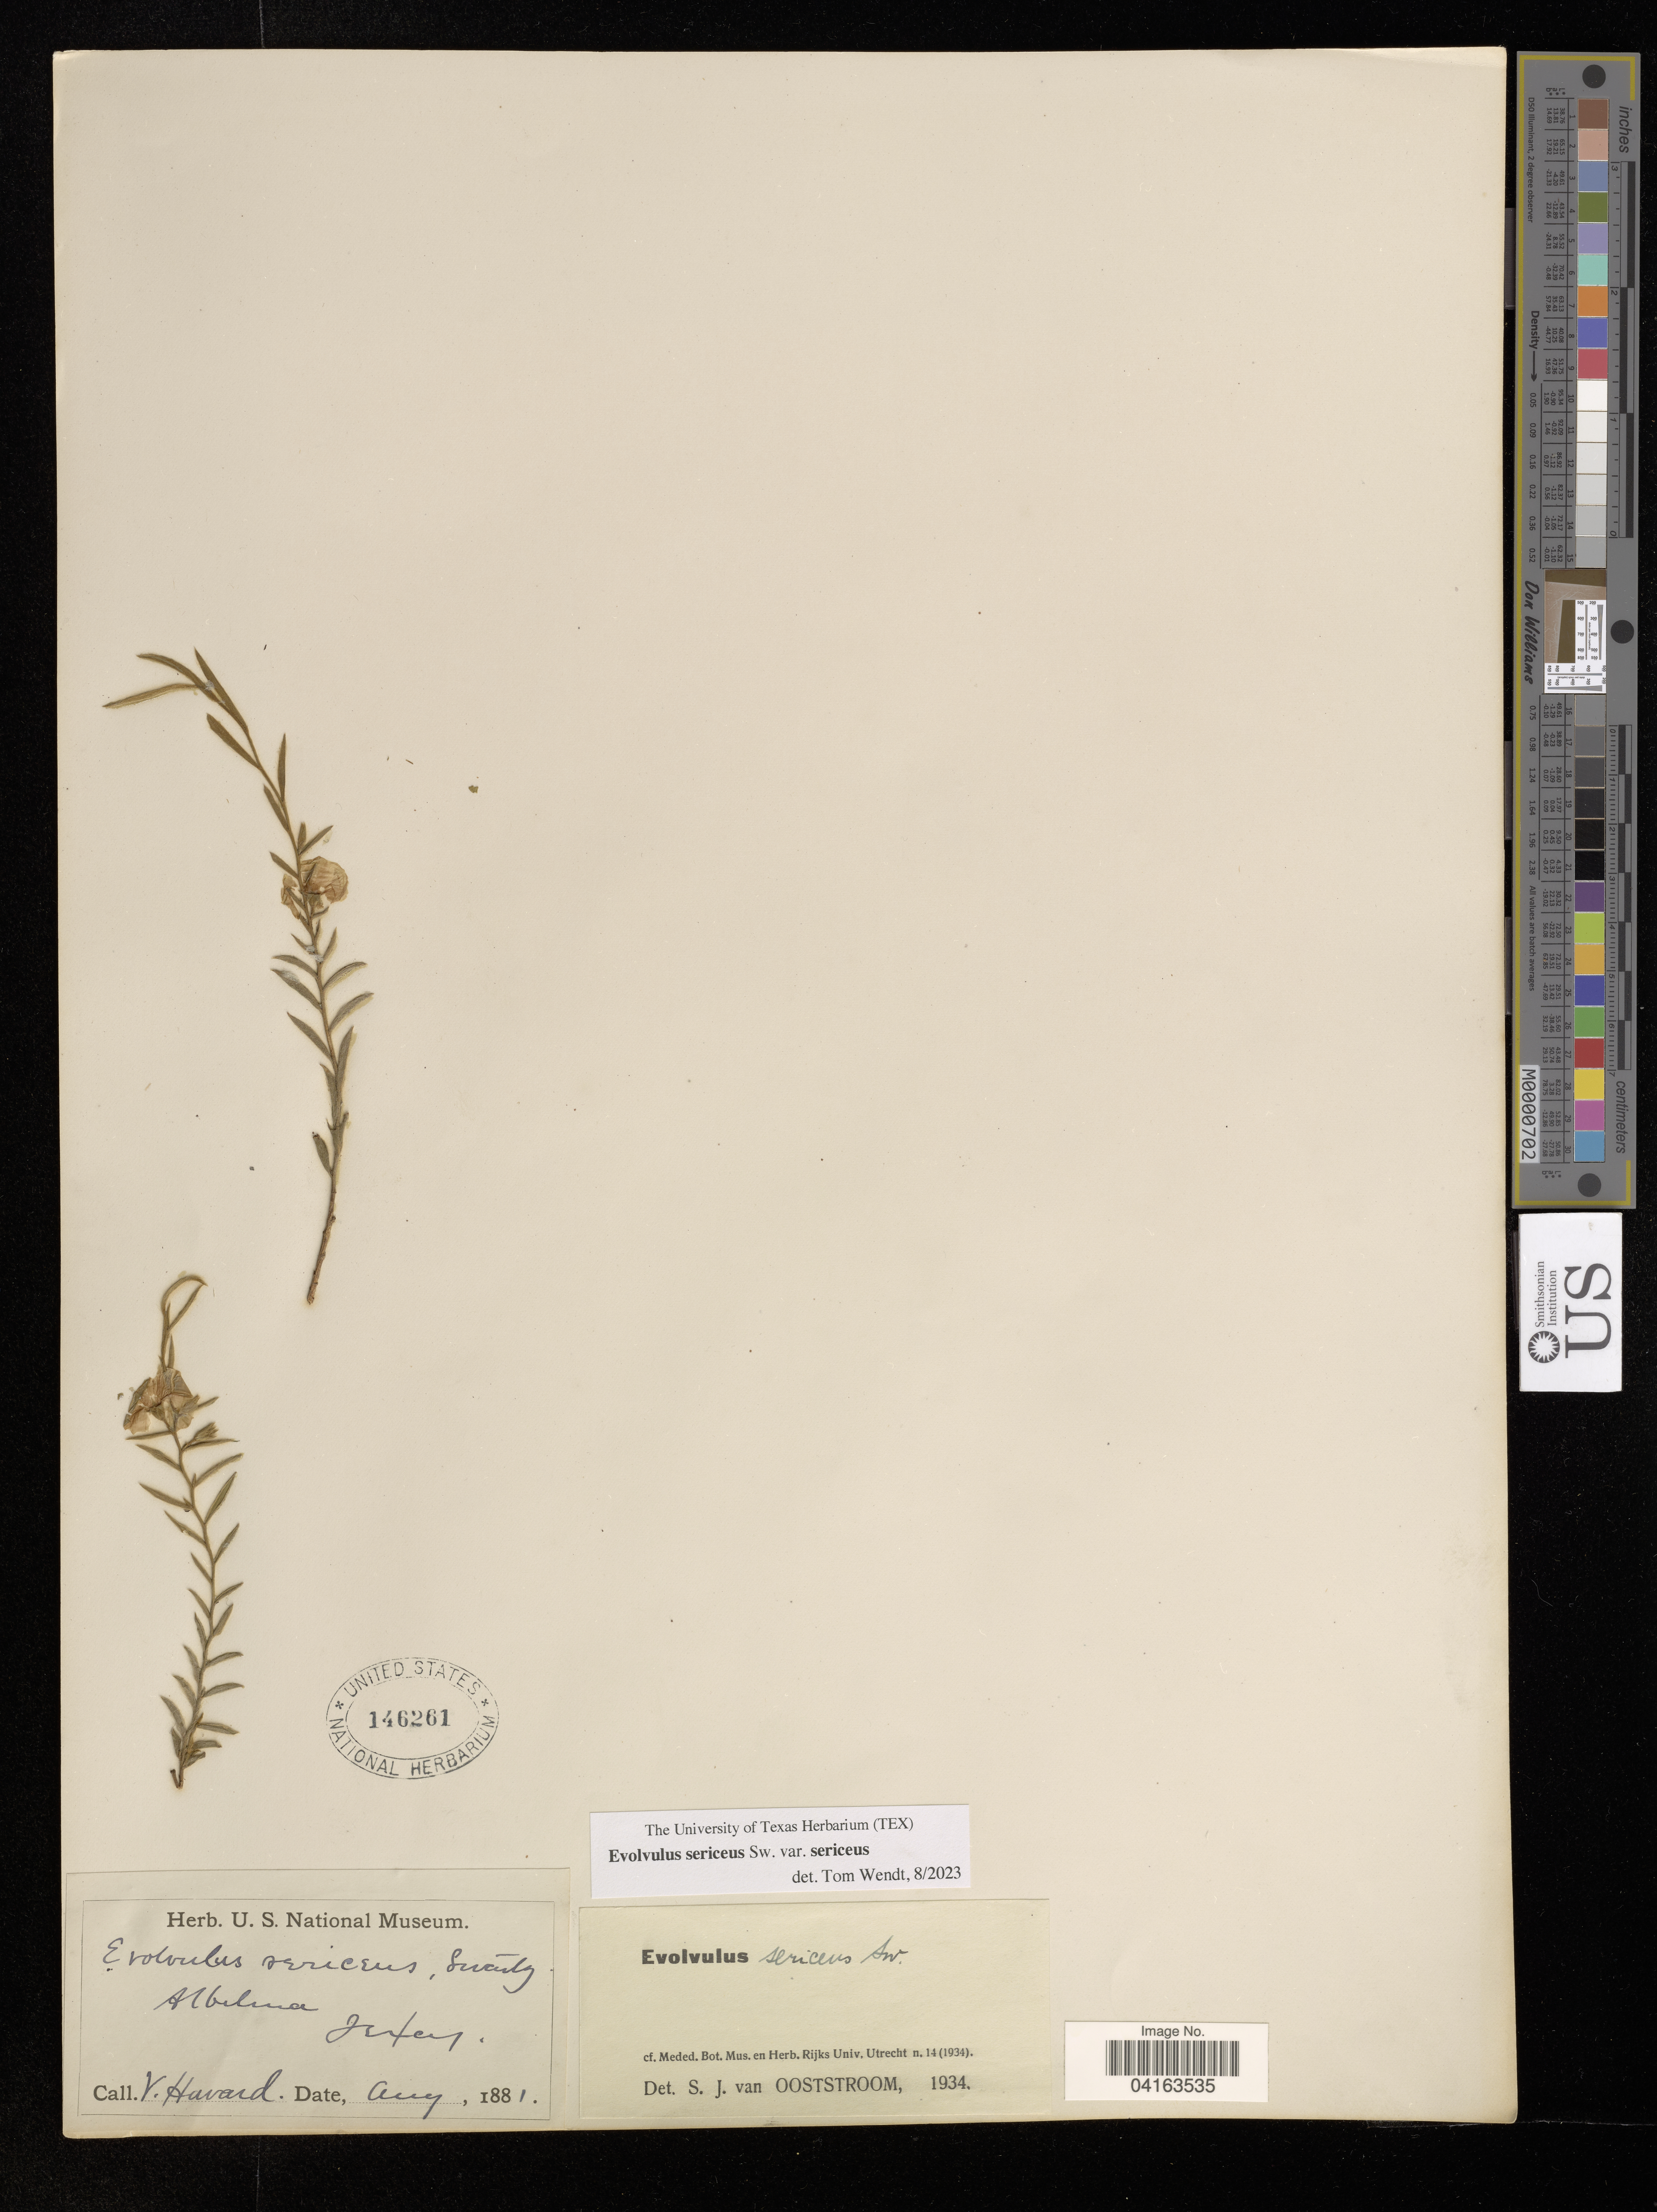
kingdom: Plantae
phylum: Tracheophyta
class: Magnoliopsida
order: Solanales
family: Convolvulaceae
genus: Evolvulus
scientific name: Evolvulus sericeus var. sericeus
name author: Sw.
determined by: Wendt, Thomas L.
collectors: V. Havard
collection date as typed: Aug 1881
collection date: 1881-08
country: United States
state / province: Texas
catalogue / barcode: US 146261